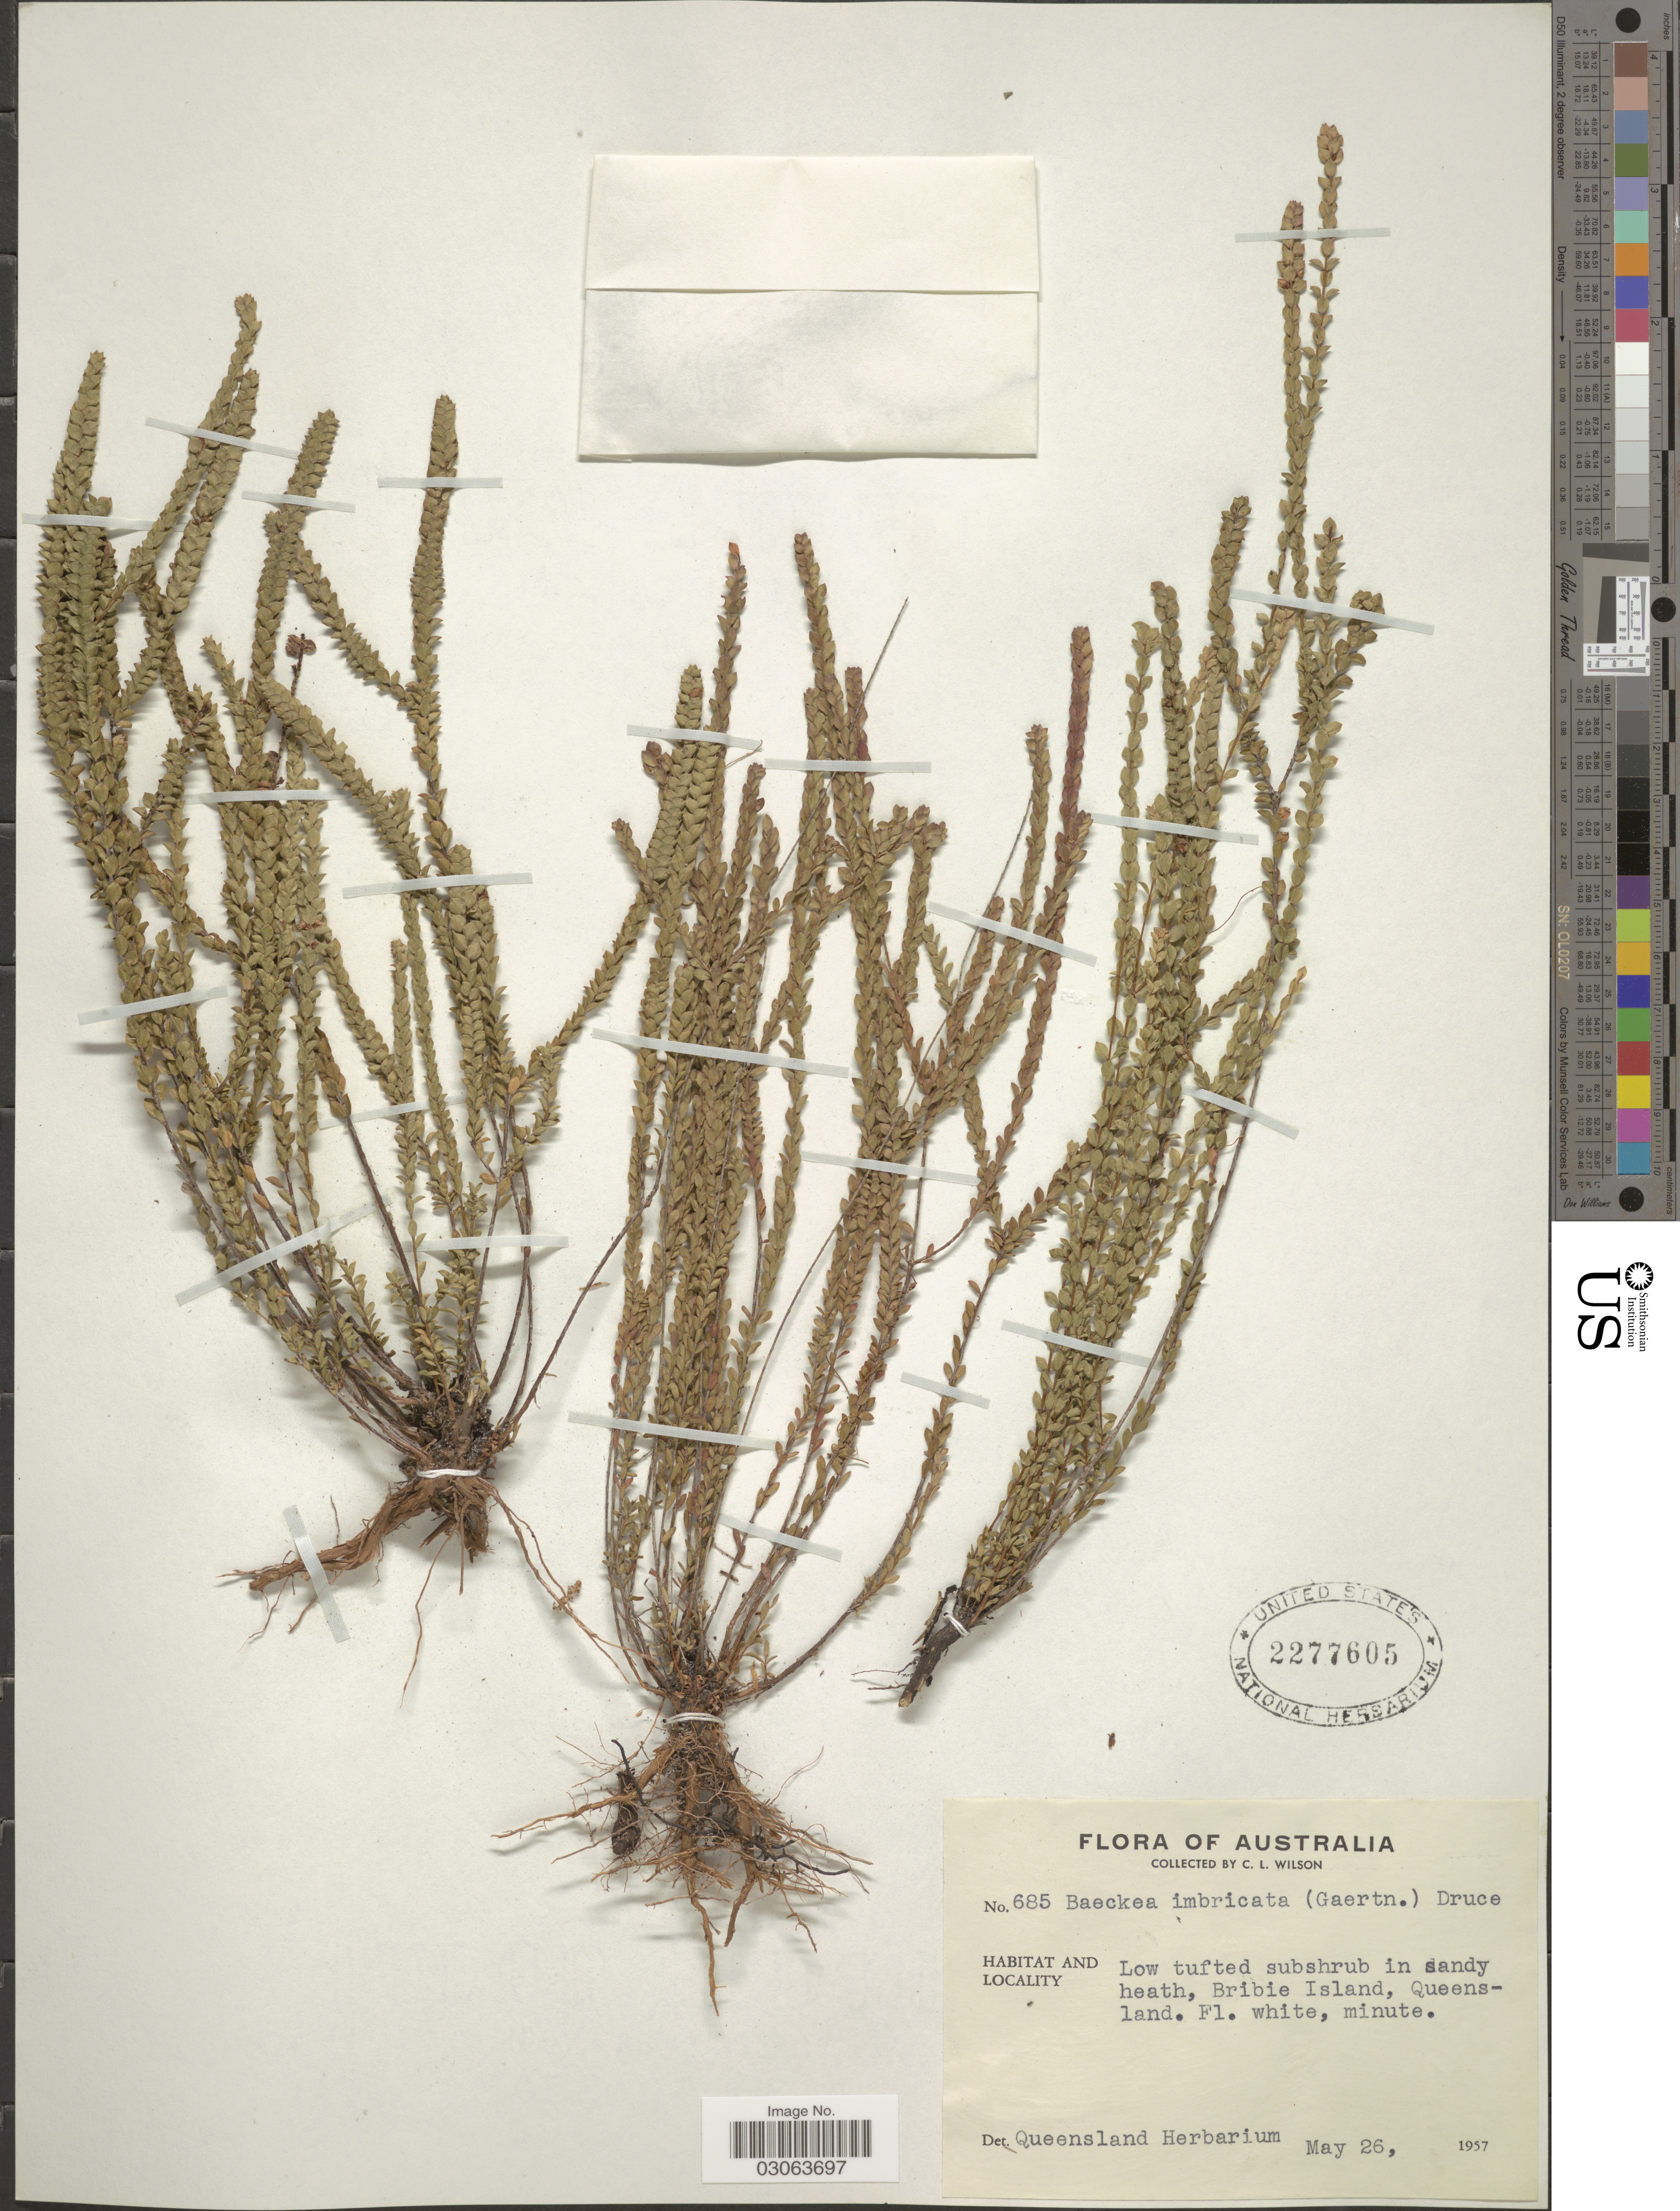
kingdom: Plantae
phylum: Tracheophyta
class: Magnoliopsida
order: Myrtales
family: Myrtaceae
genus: Baeckea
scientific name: Baeckea imbricata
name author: (Gaertn.) Druce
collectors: C. L. Wilson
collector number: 685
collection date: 1957-05-26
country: Australia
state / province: Queensland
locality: Bribie Island.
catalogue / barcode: US 2277605